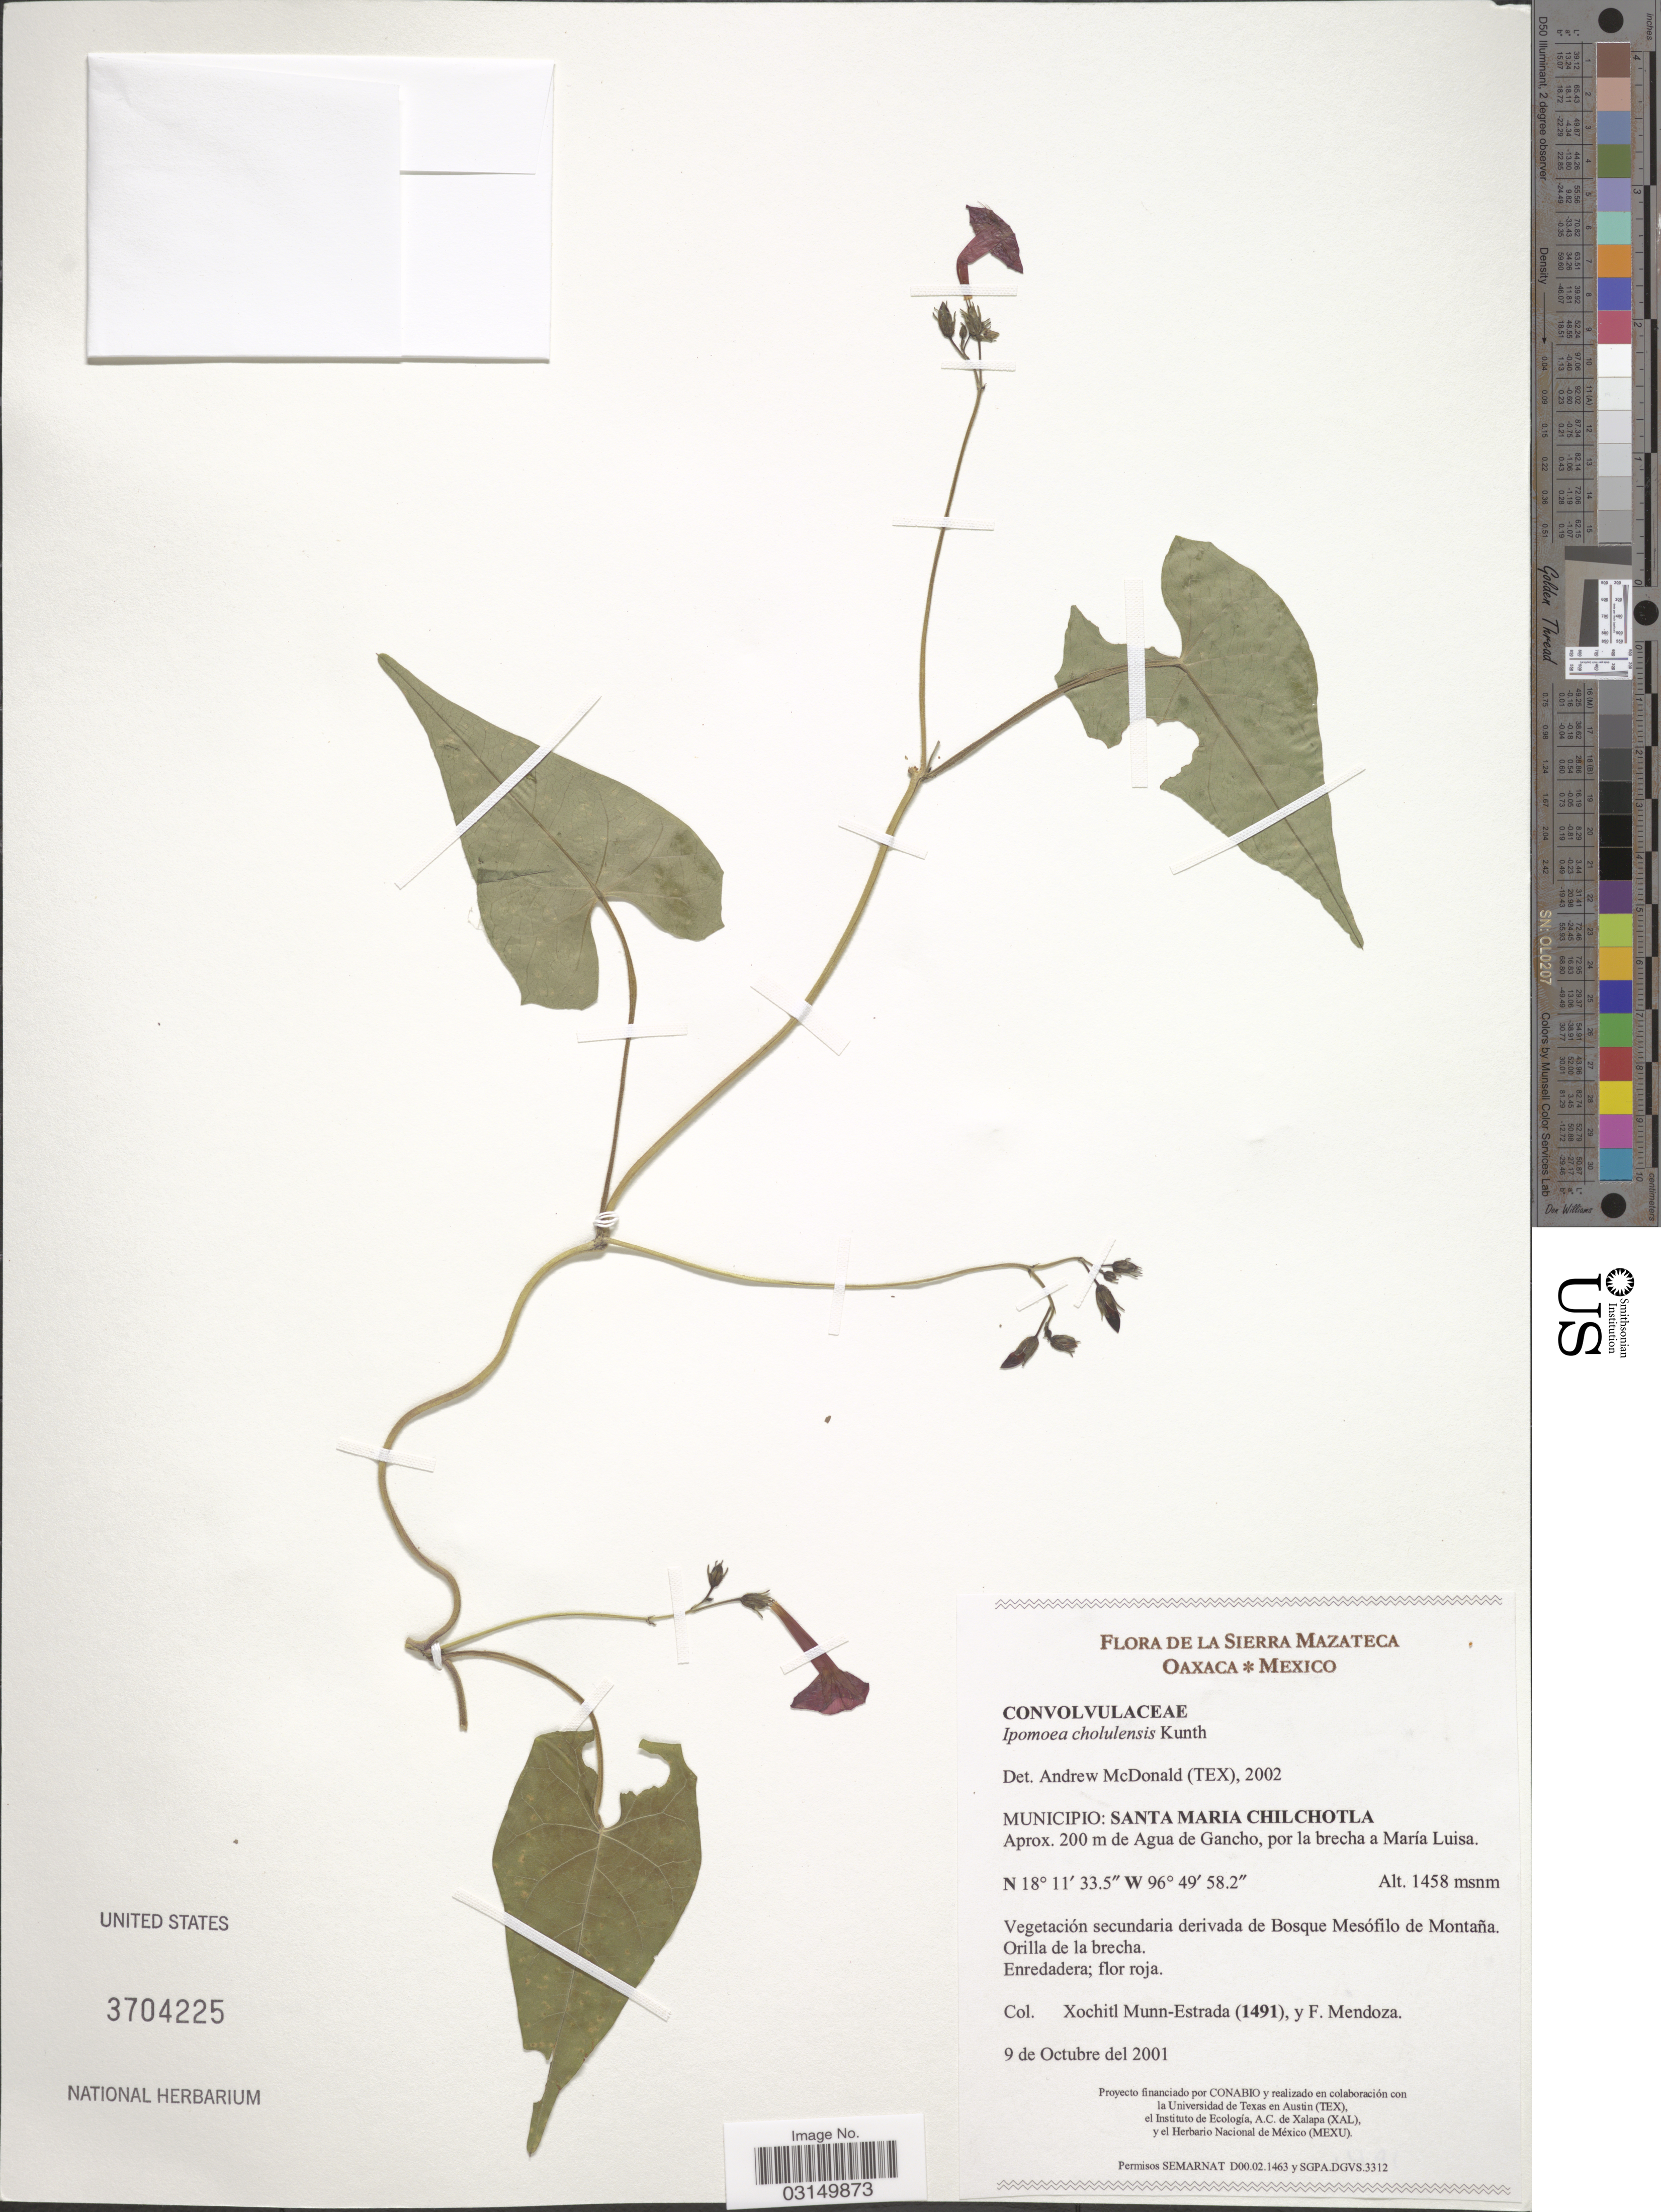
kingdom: Plantae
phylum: Tracheophyta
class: Magnoliopsida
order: Solanales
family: Convolvulaceae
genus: Ipomoea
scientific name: Ipomoea cholulensis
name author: Kunth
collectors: X. Munn-Estrada & F. Mendoza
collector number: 1491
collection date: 2001-10-09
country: Mexico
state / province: Oaxaca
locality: De La Sierra Mazateca, Oaxaca, Municipio: Santa Maria Chilchotla, Aprox. 200 m de Agua de Gancho, por la brecha a María Luisa.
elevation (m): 1458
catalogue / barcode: US 3704225